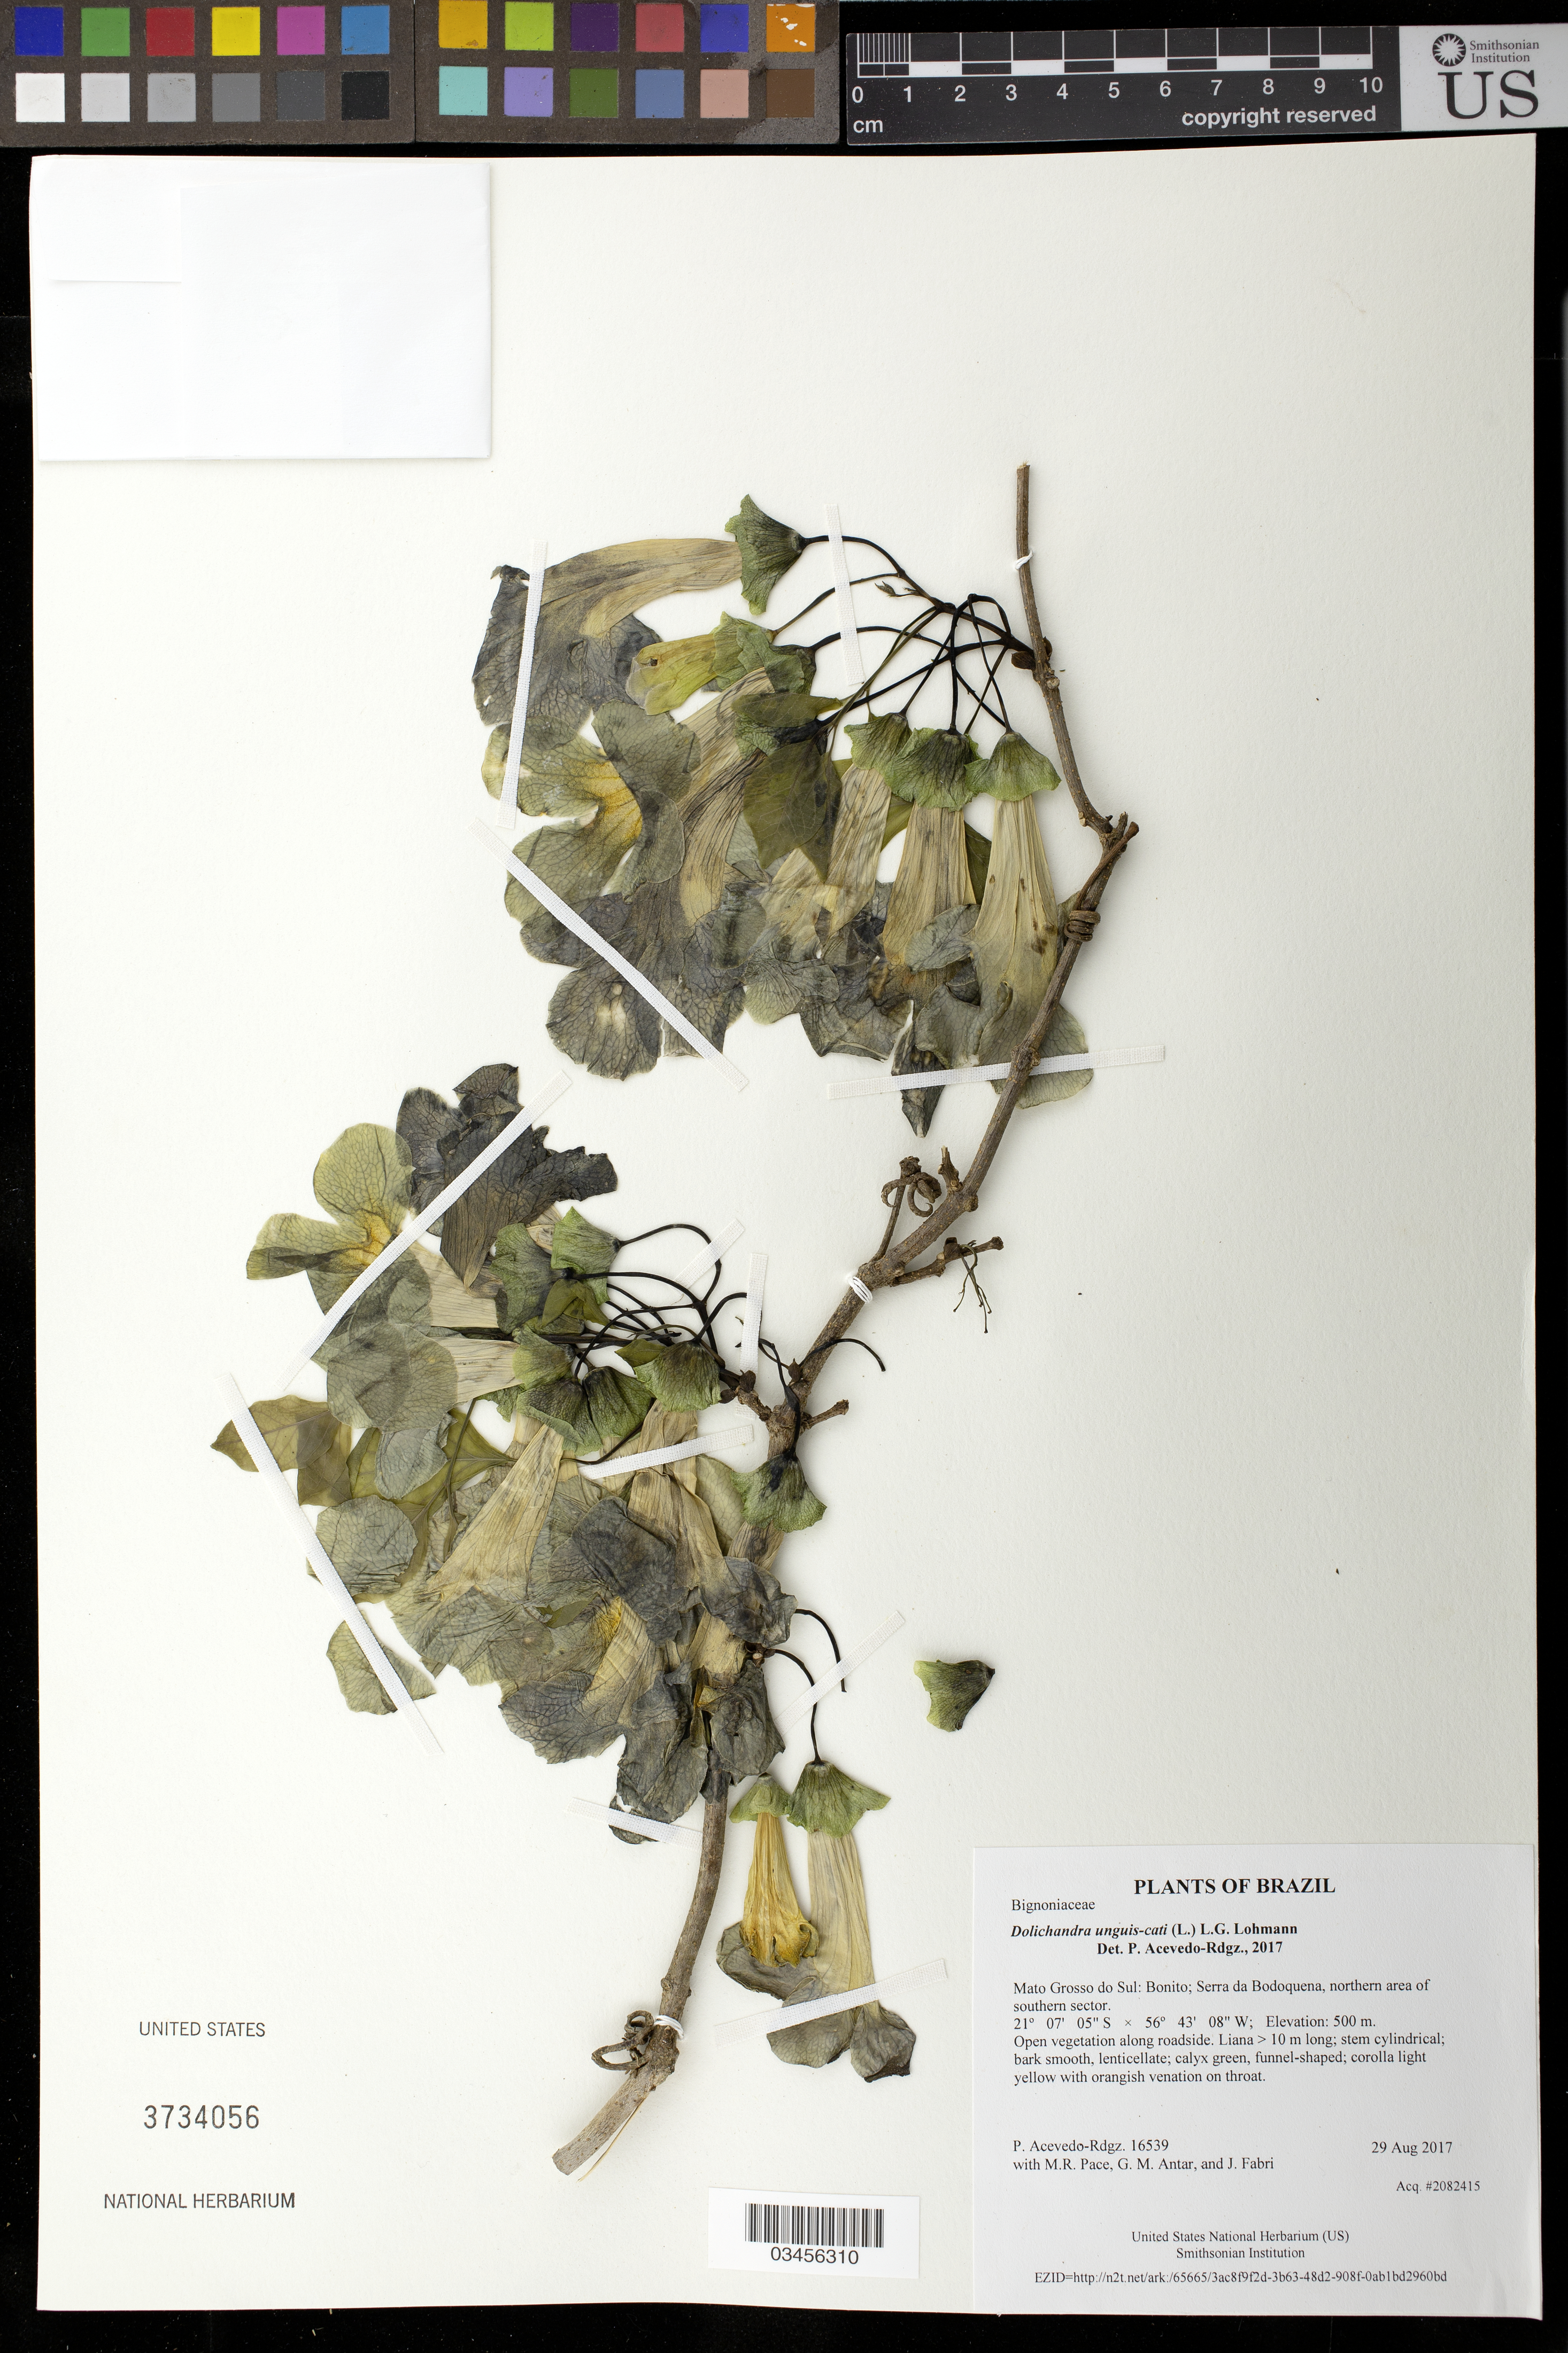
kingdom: Plantae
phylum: Tracheophyta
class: Magnoliopsida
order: Lamiales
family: Bignoniaceae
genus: Dolichandra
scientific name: Dolichandra unguis-cati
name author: (L.) L.G. Lohmann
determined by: Acevedo-Rodríguez, P., (BOT), Smithsonian Institution - National Museum of Natural History (UNITED STATES)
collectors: P. Acevedo-Rodr., M. R. Pace, G. M. Antar & J. Fabri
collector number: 16539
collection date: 2017-08-29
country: Brazil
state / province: Mato Grosso do Sul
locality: Bonito; Serra da Bodoquena, northern area of southern sector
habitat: Open vegetation along roadside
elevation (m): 500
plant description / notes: US, NY, MO, K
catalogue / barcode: US 3734056